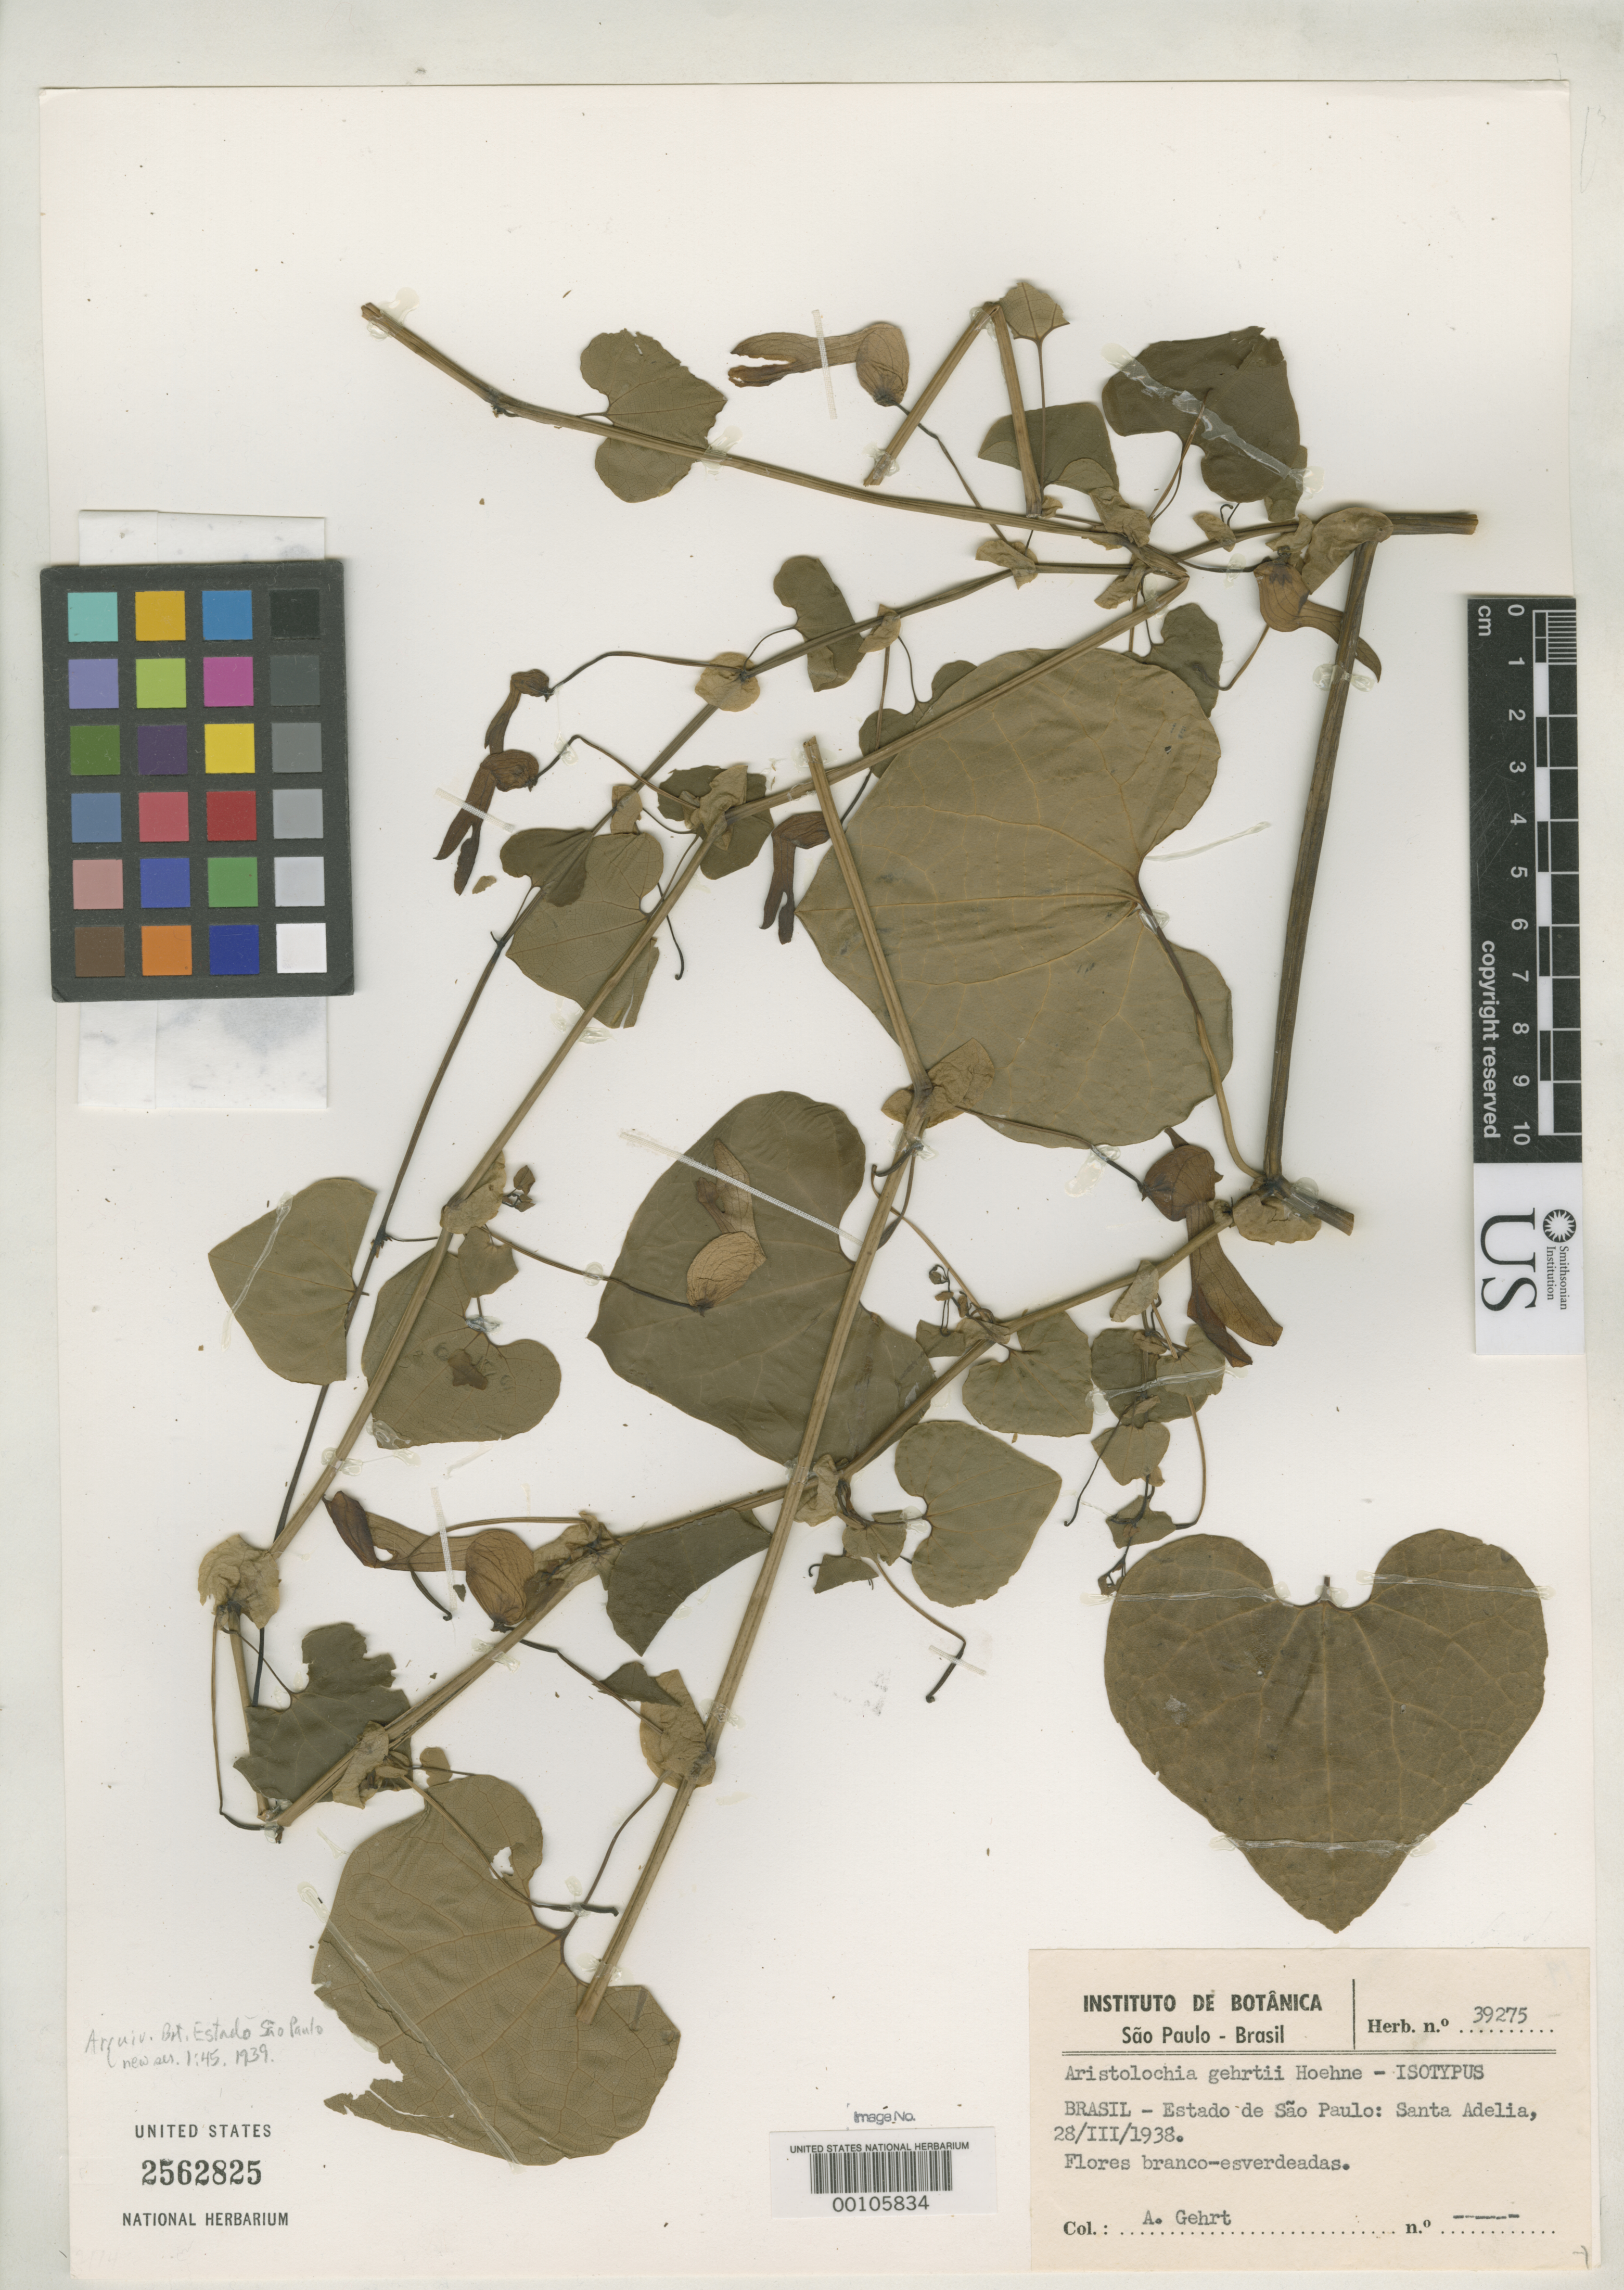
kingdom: Plantae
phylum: Tracheophyta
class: Magnoliopsida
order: Piperales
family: Aristolochiaceae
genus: Aristolochia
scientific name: Aristolochia gehrtii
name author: Hoehne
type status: Isotype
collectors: A. Gehrt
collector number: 39275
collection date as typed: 28 Mar 1938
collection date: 1938-03-28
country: Brazil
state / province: São Paulo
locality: Santa Adelia.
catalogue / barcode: US 2562825